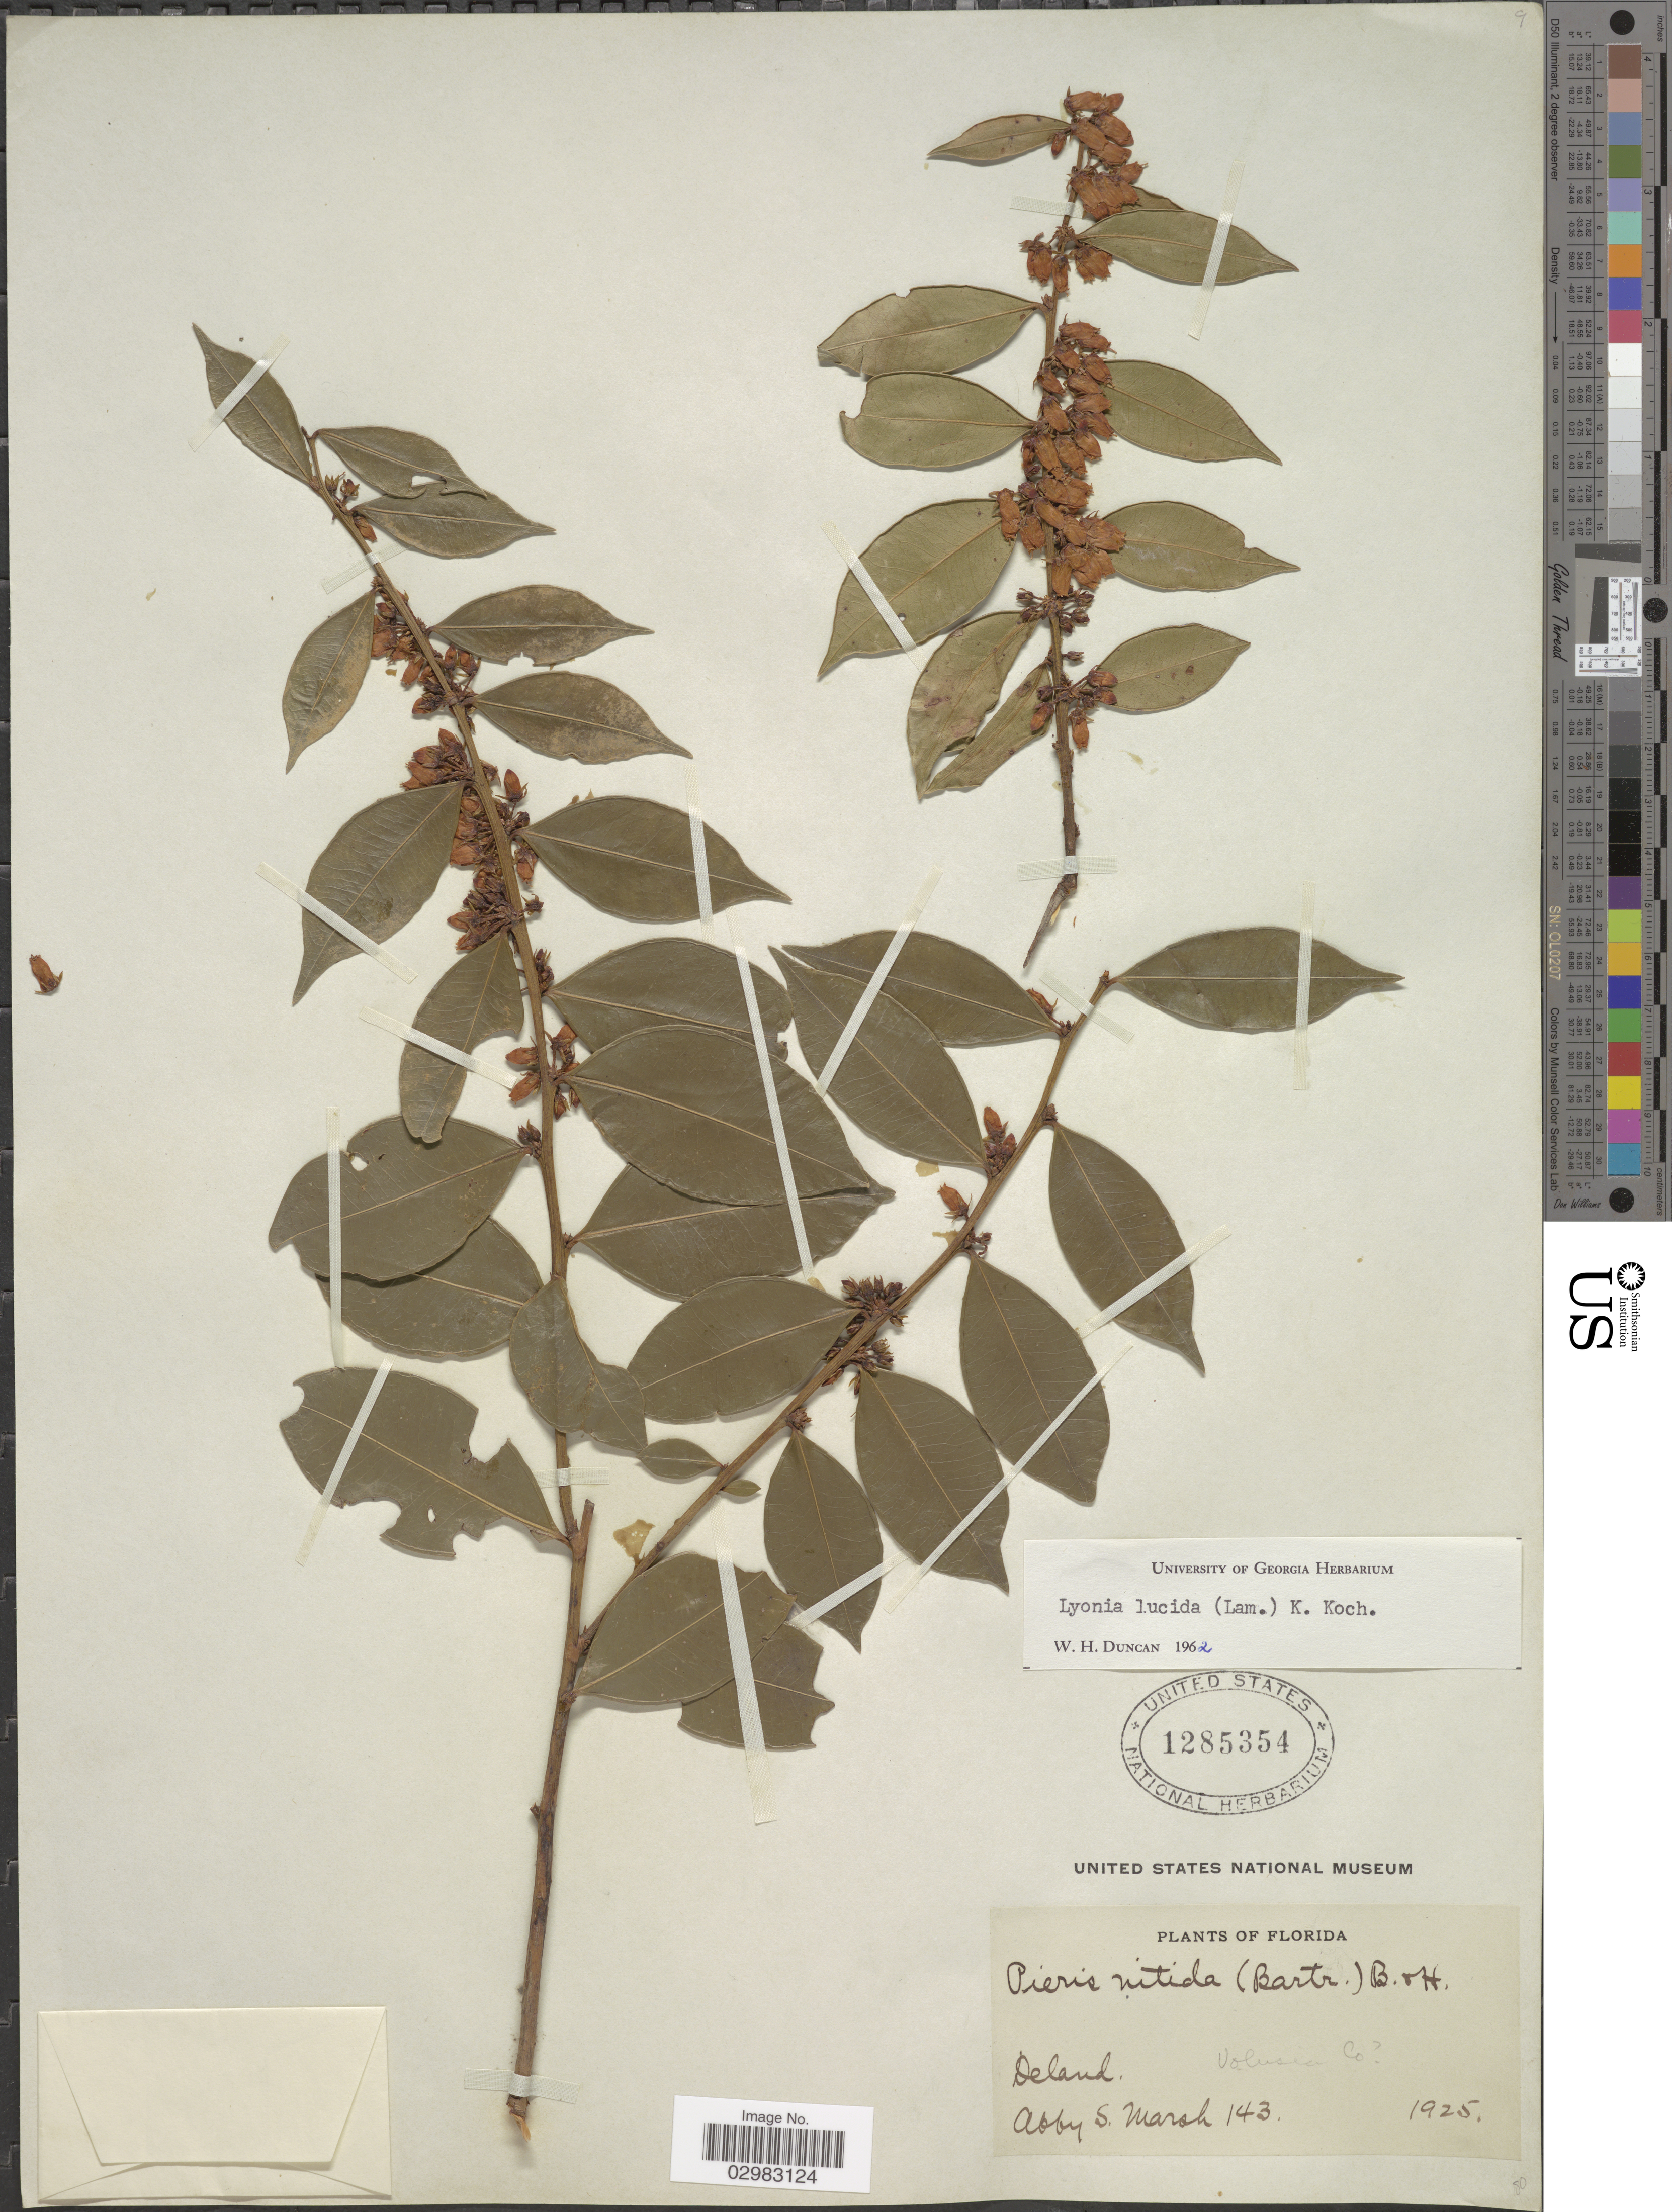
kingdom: Plantae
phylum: Tracheophyta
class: Magnoliopsida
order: Ericales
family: Ericaceae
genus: Lyonia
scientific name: Lyonia lucida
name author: K. Koch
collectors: A. S. Marsh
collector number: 143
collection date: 1925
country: United States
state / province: Florida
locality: Deland. Volusia Co.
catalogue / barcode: US 1285354